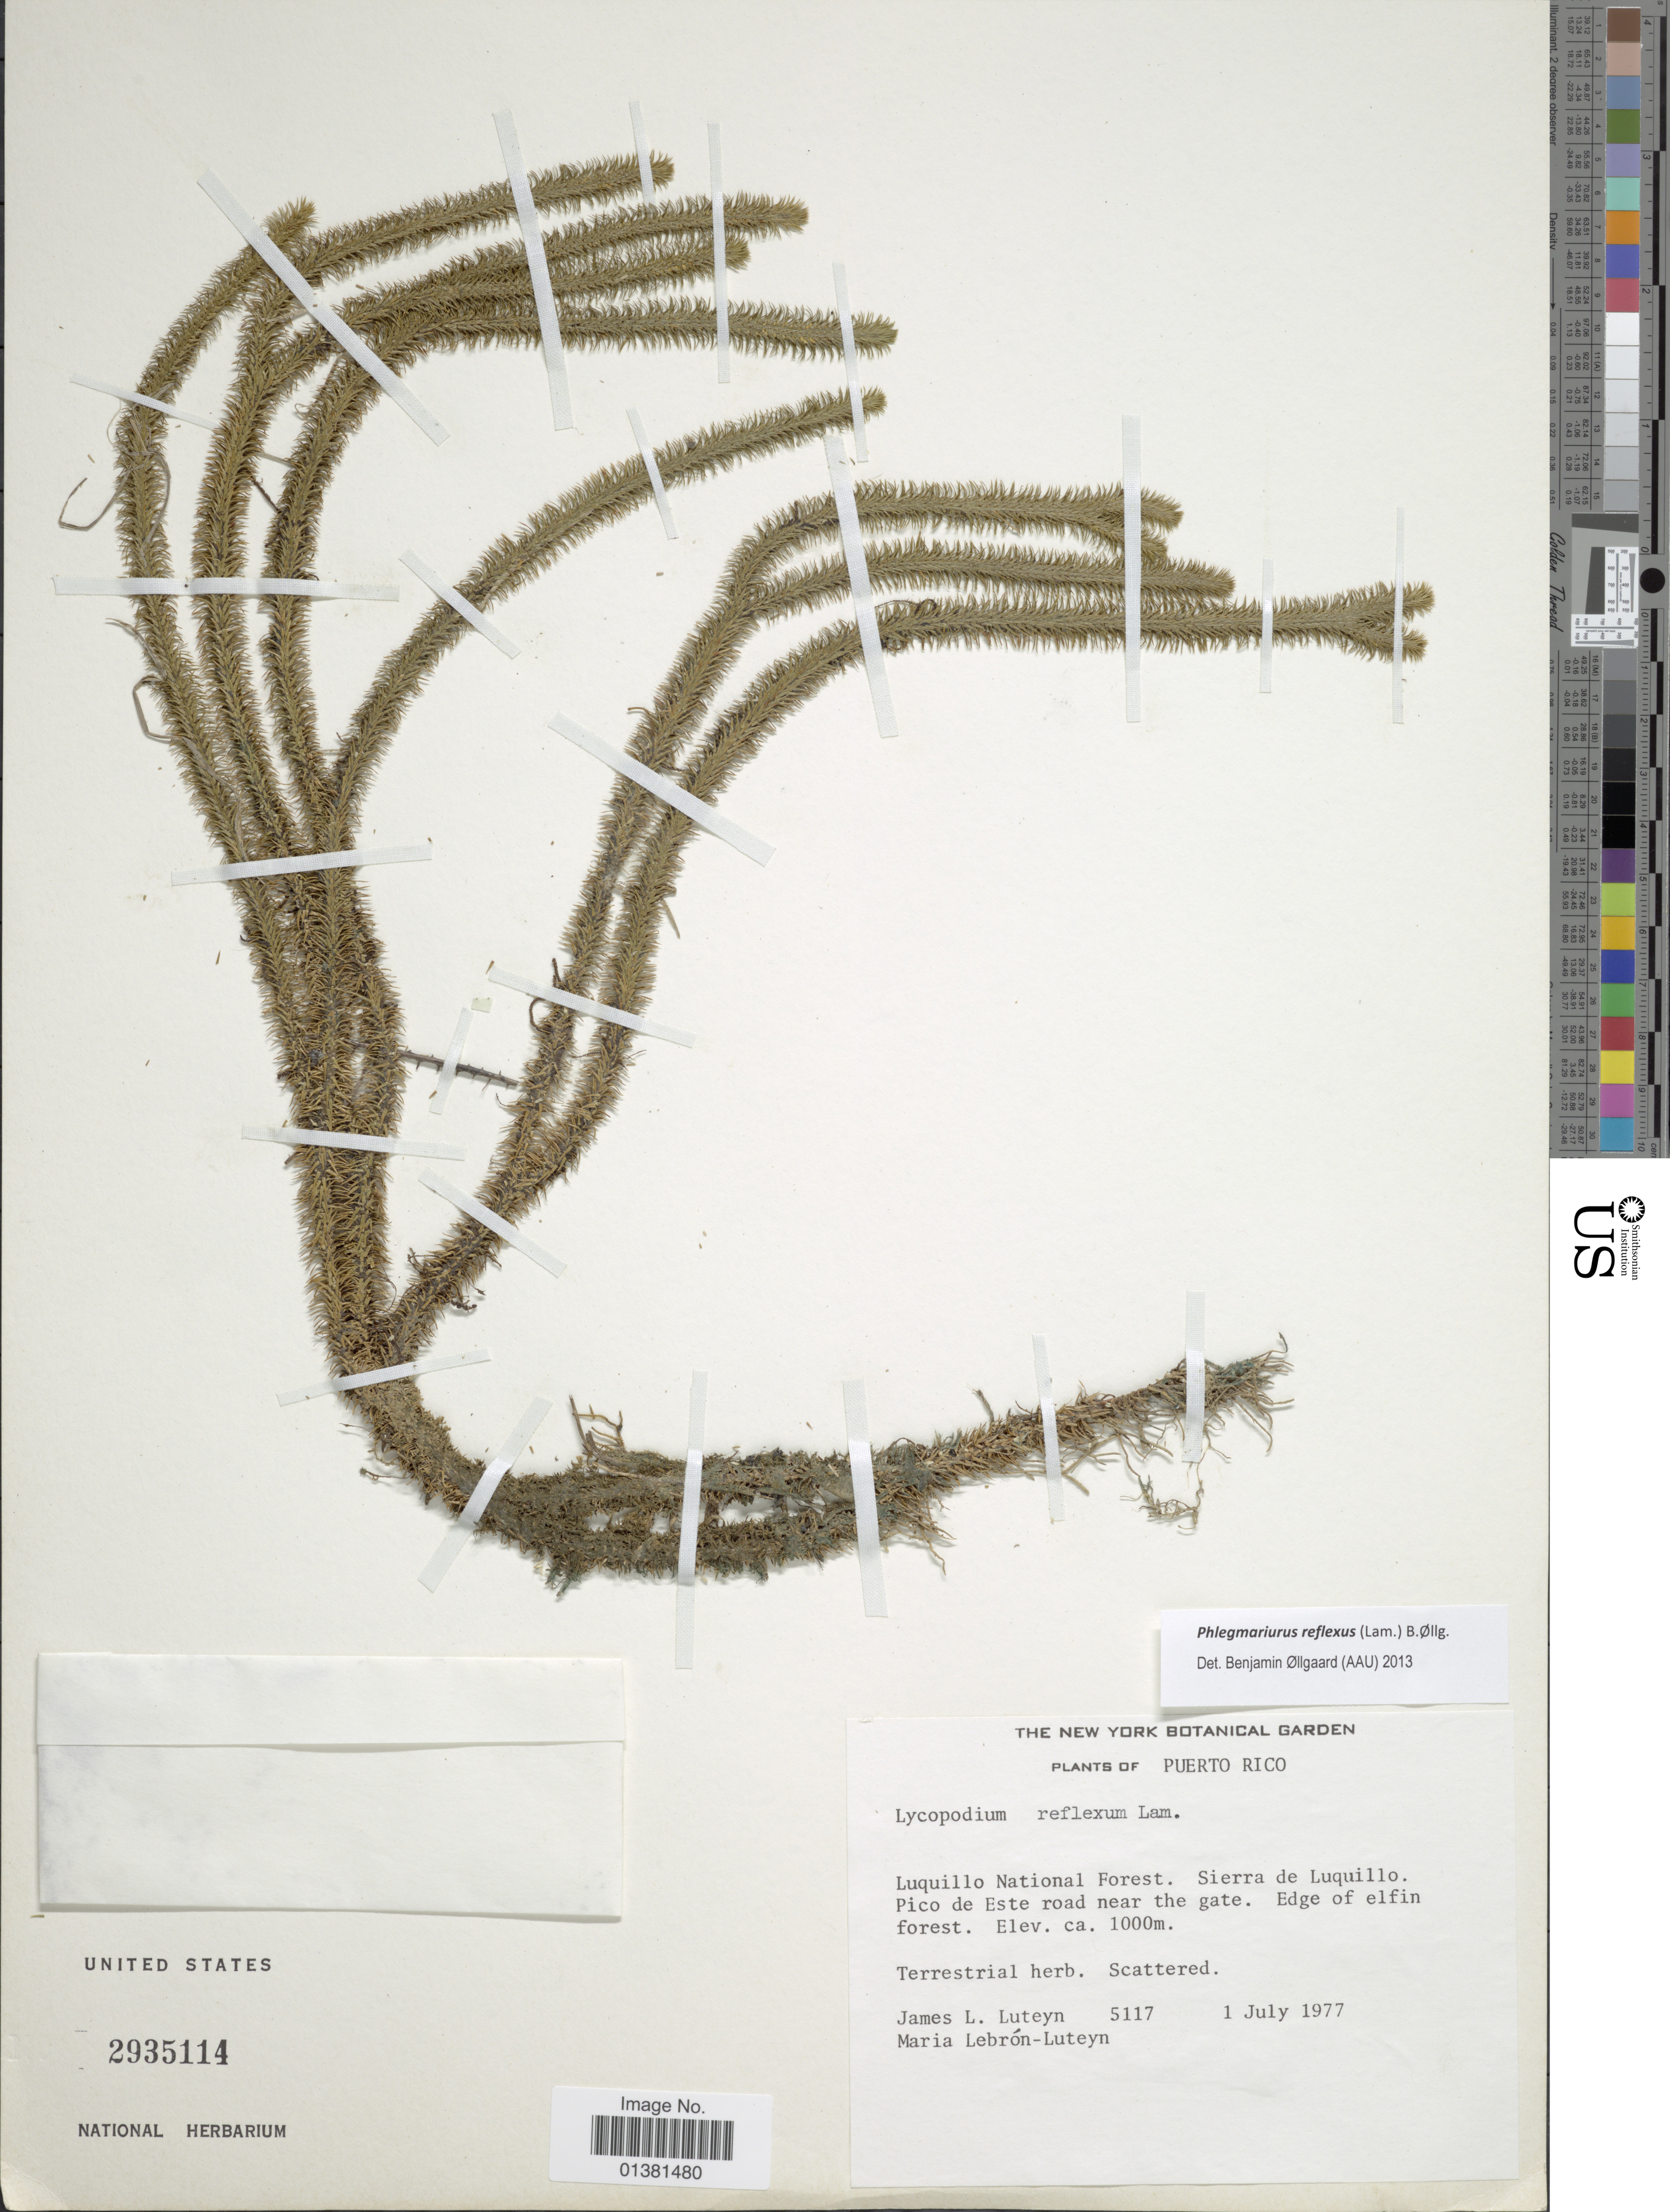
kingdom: Plantae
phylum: Tracheophyta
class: Lycopodiopsida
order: Lycopodiales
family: Lycopodiaceae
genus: Phlegmariurus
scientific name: Phlegmariurus reflexus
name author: (Lam.) B. Øllg.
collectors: J. L. Luteyn & M. L. Lebrón-Luteyn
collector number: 5117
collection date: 1977-07-01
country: Puerto Rico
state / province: Luquillo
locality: Luquillo National Forest. Sierra de Luquillo. Pico de Este road near the gate. Edge of elfin forest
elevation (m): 1000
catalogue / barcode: US 2935114